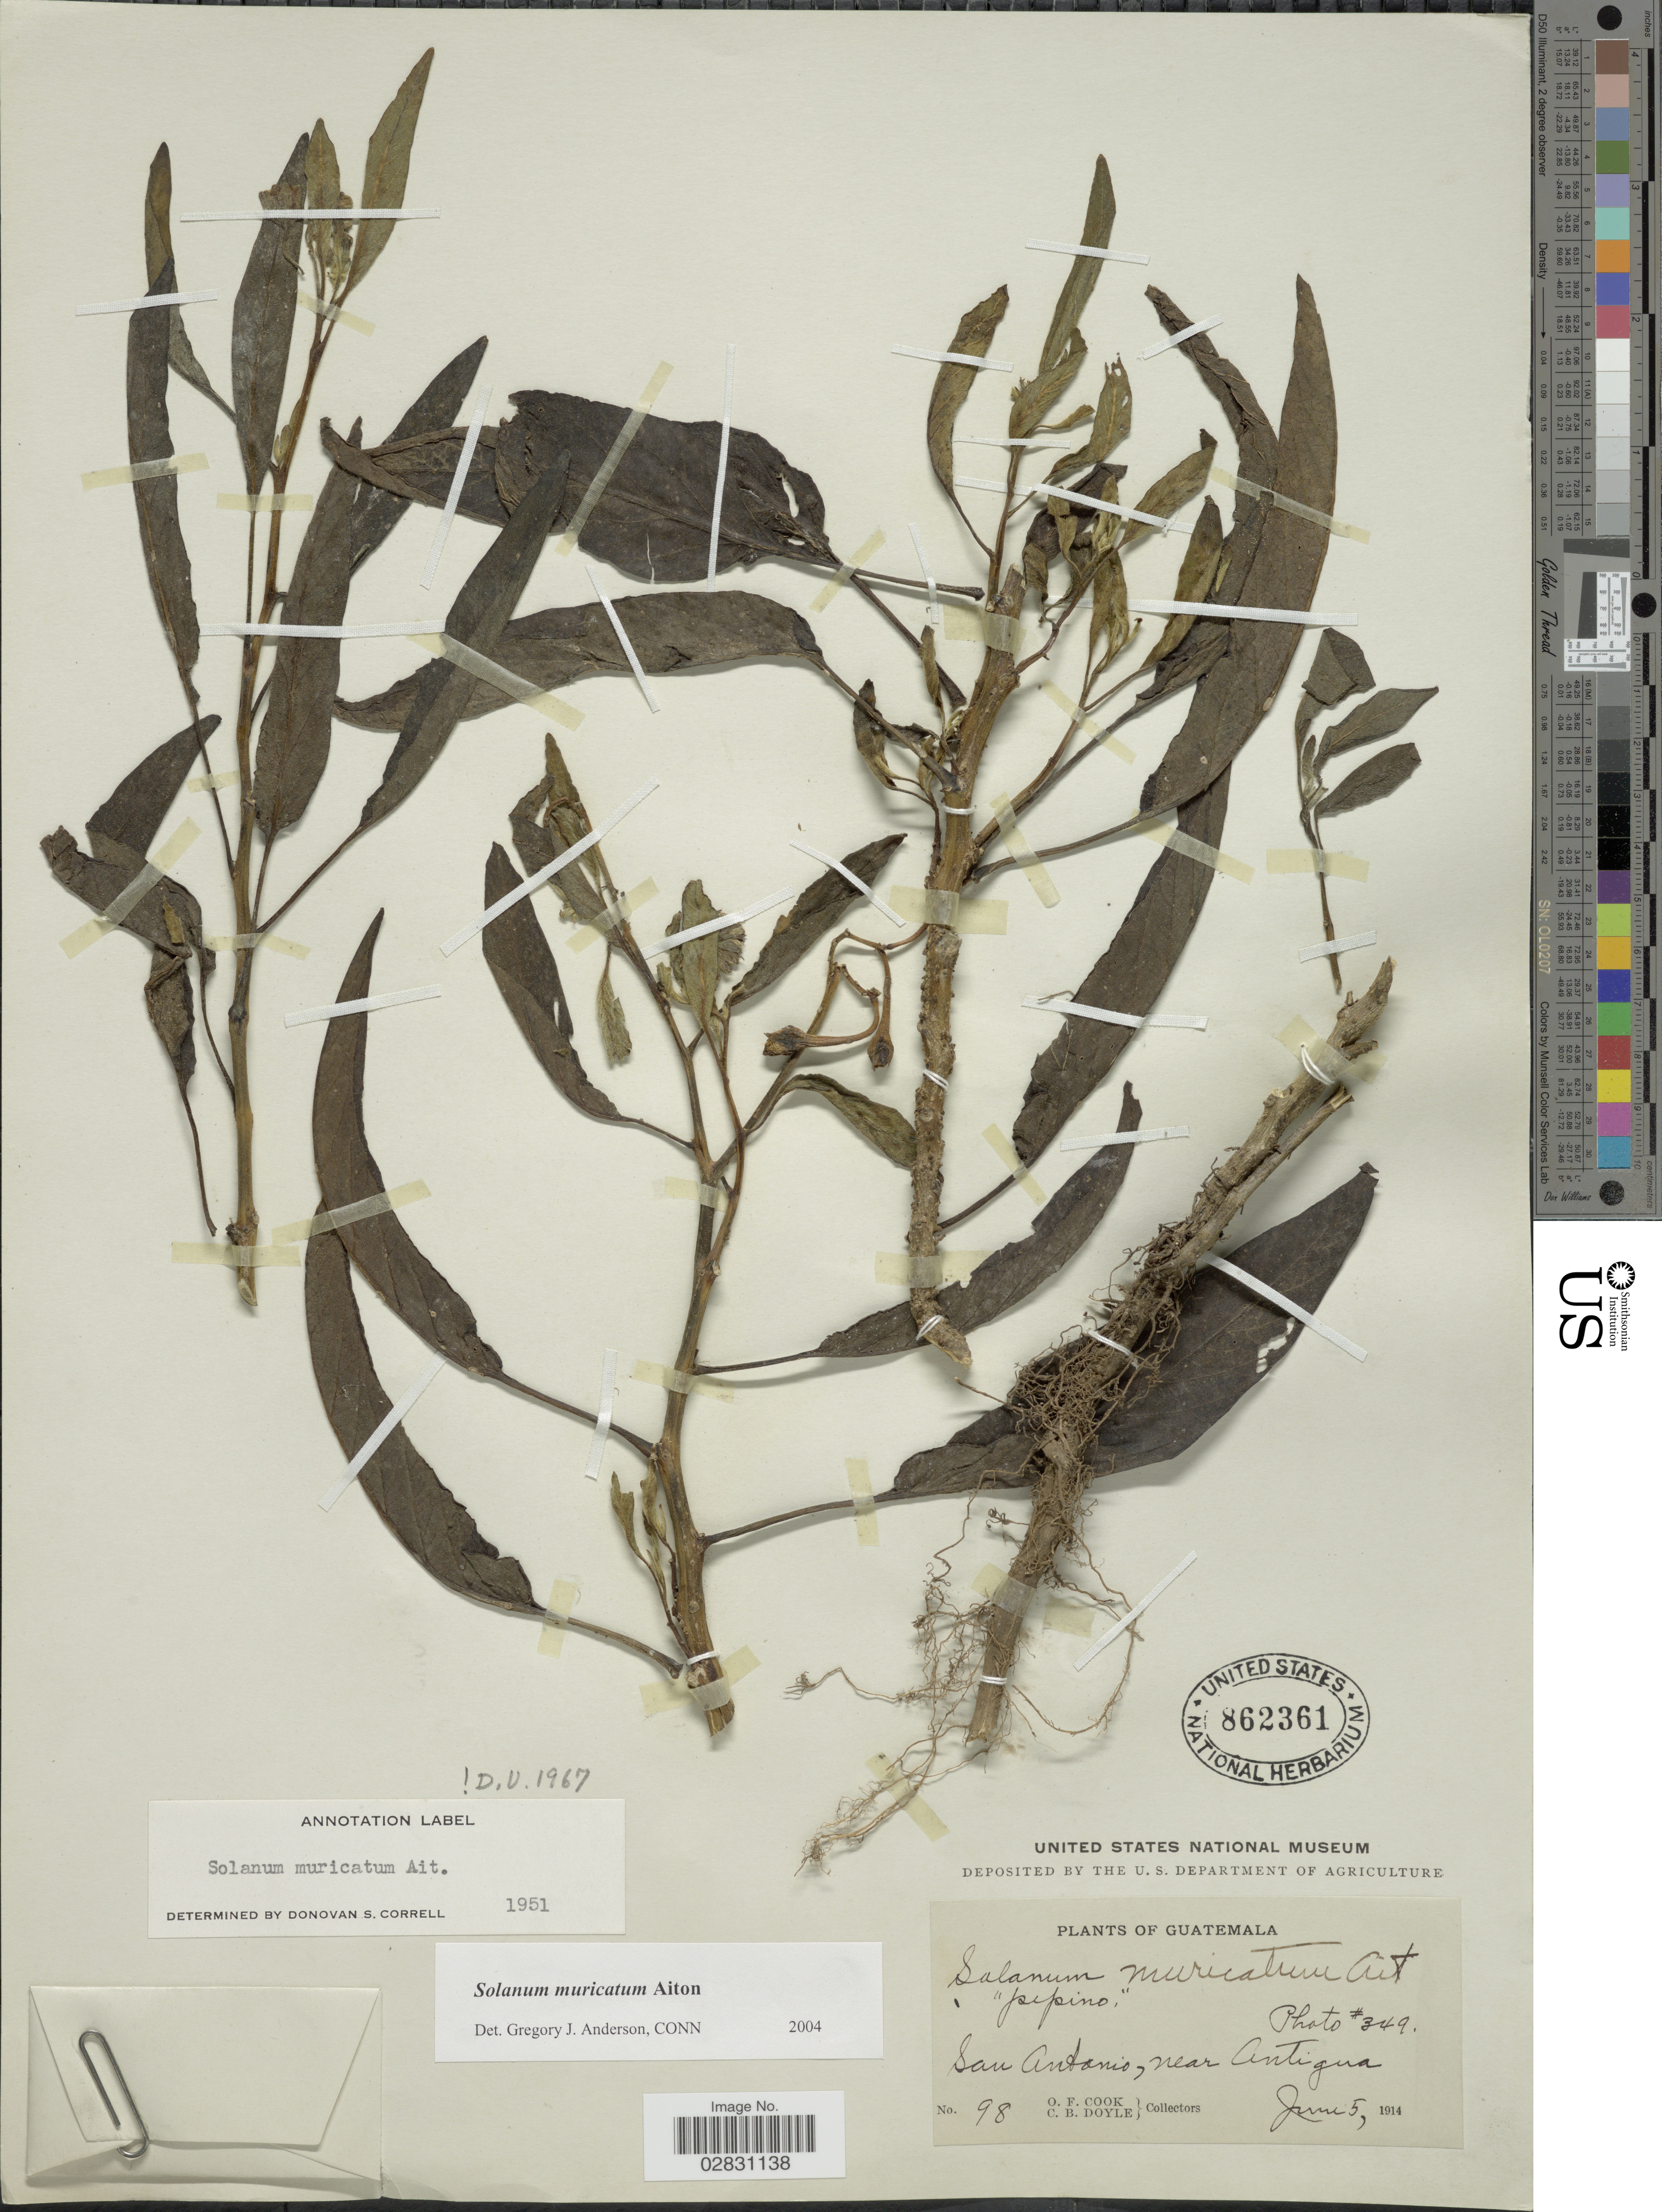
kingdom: Plantae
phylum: Tracheophyta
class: Magnoliopsida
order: Solanales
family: Solanaceae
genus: Solanum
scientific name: Solanum muricatum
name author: Aiton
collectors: O. F. Cook & C. Doyle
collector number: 98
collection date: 1914-06-05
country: Guatemala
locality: San Antonio, near Antigua.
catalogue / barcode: US 862361